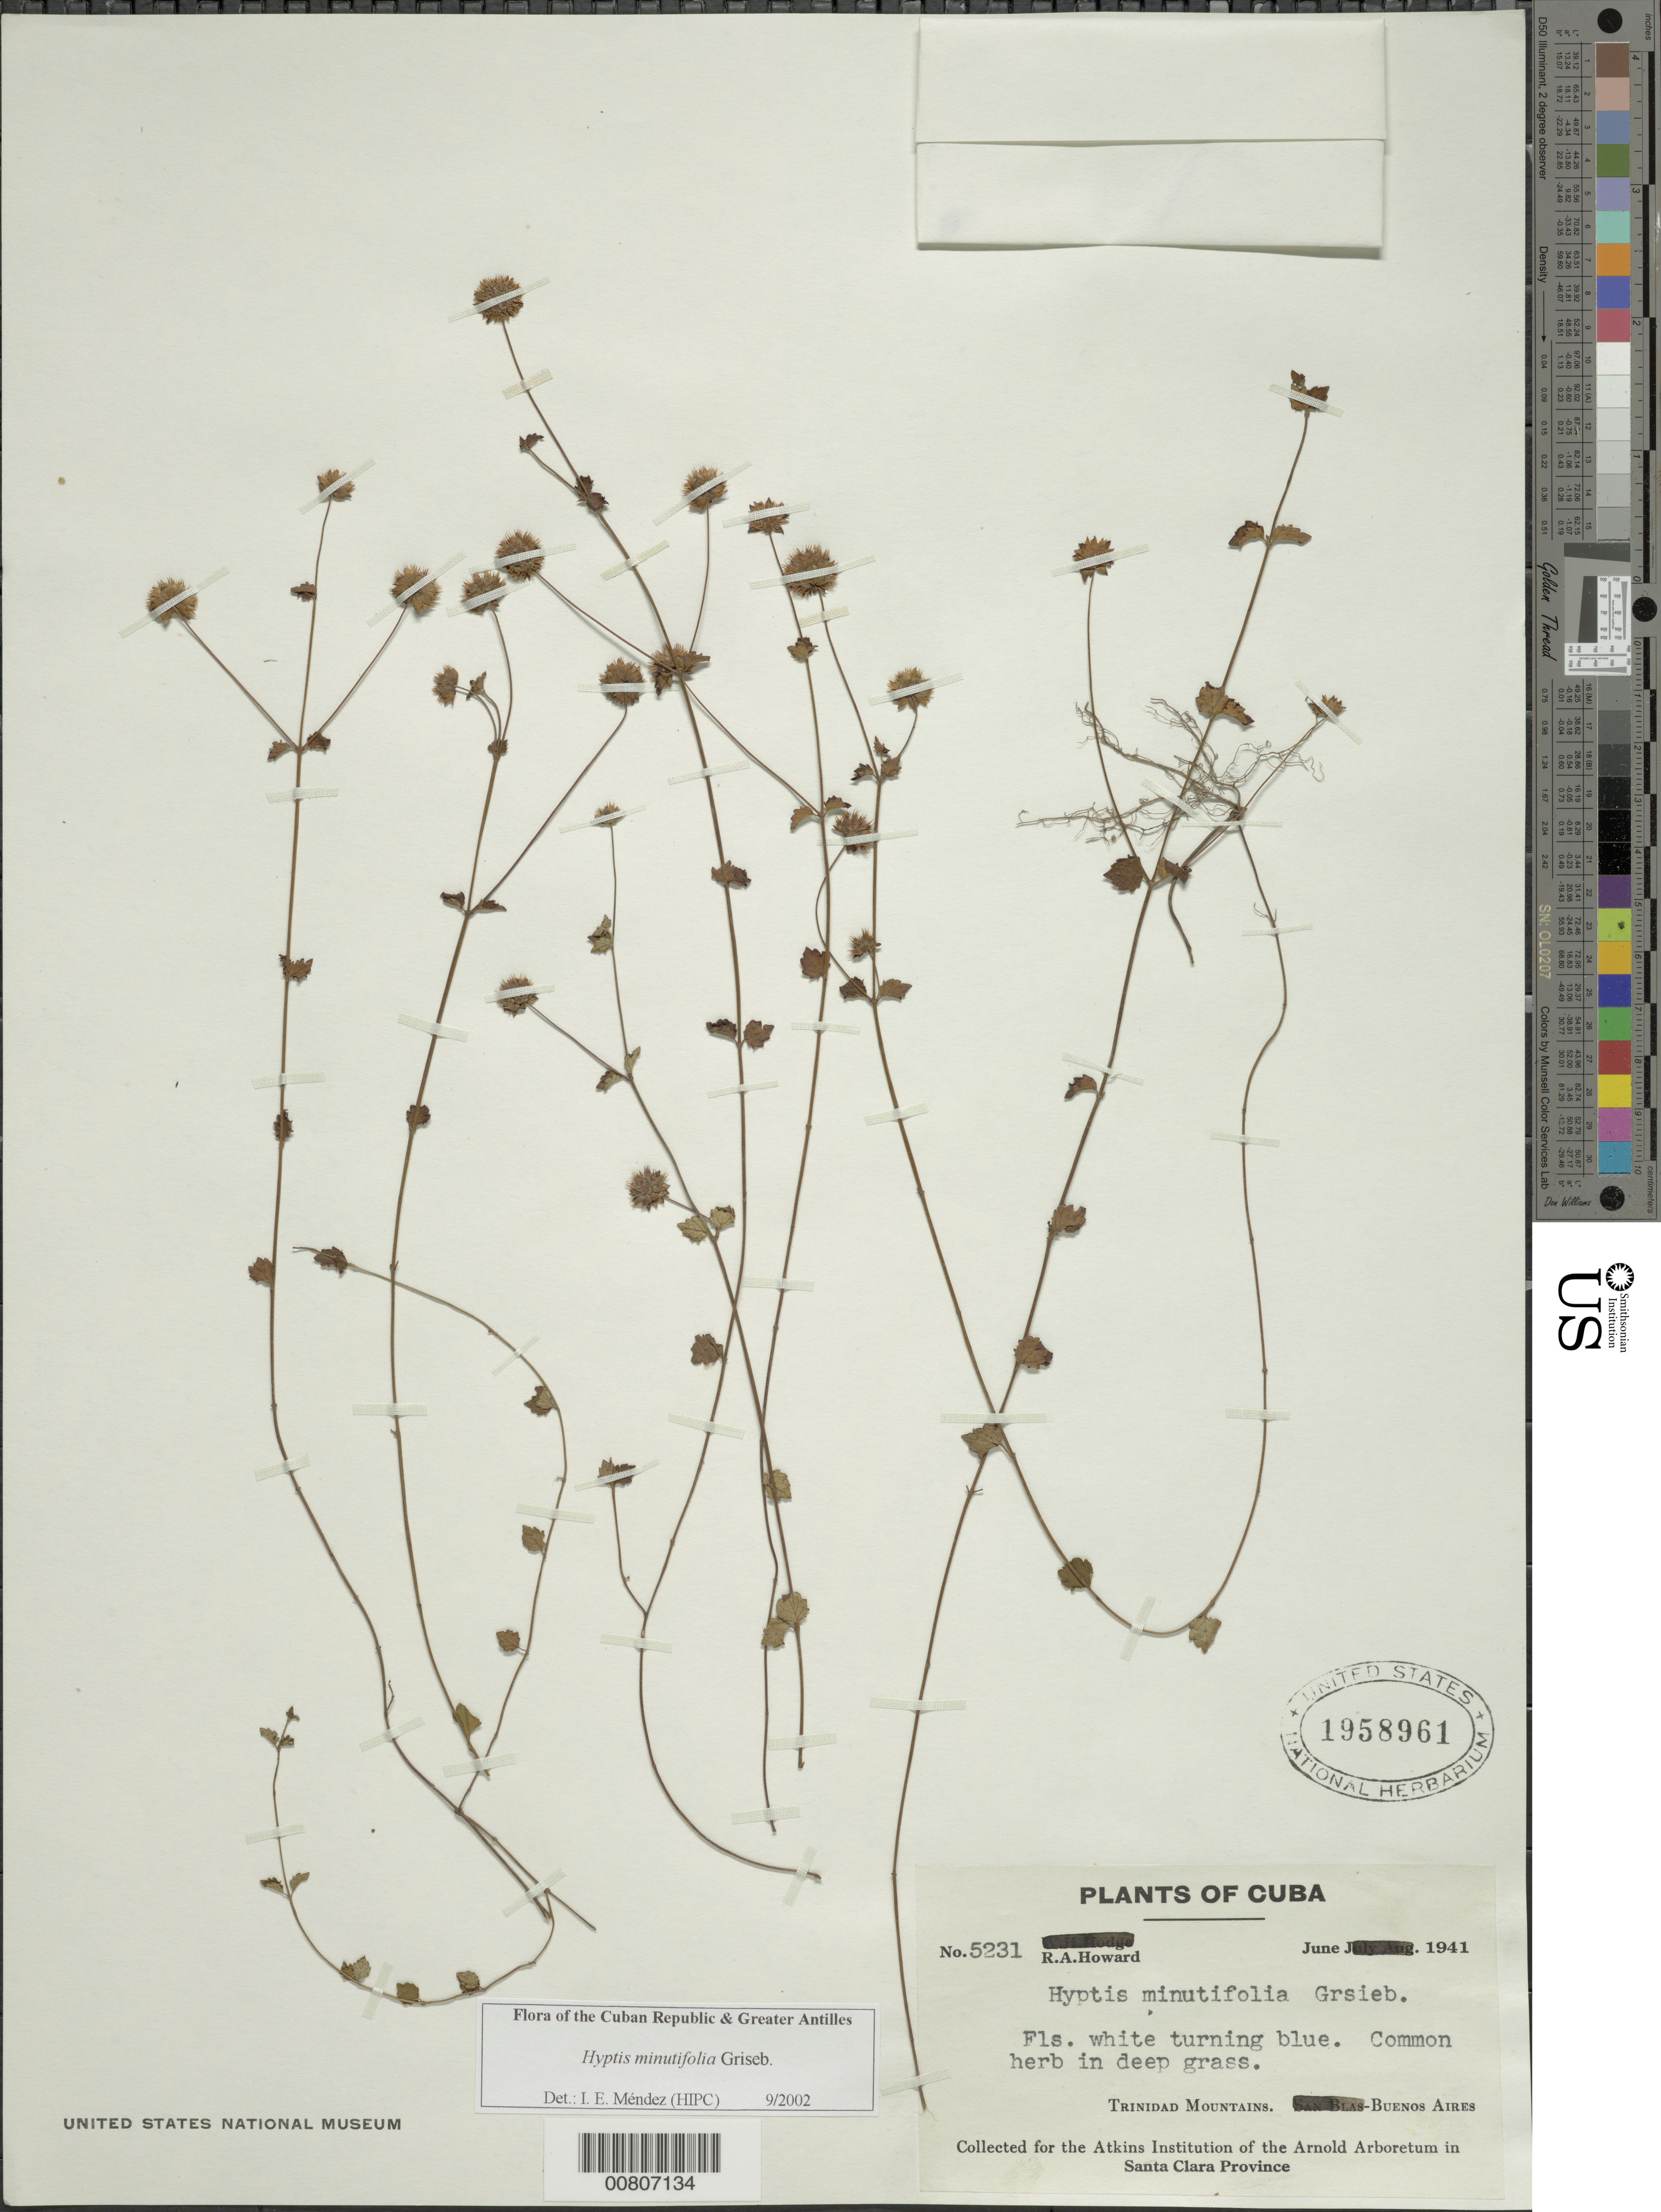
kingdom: Plantae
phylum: Tracheophyta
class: Magnoliopsida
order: Lamiales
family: Lamiaceae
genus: Hyptis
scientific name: Hyptis minutifolia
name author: Griseb.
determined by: Méndez, Isidro E., (HIPC)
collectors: R. A. Howard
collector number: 5231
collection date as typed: Jun 1941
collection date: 1941-06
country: Cuba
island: Cuba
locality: Trinidad Mountains, Buenos Aires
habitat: In deep grass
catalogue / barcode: US 1958961